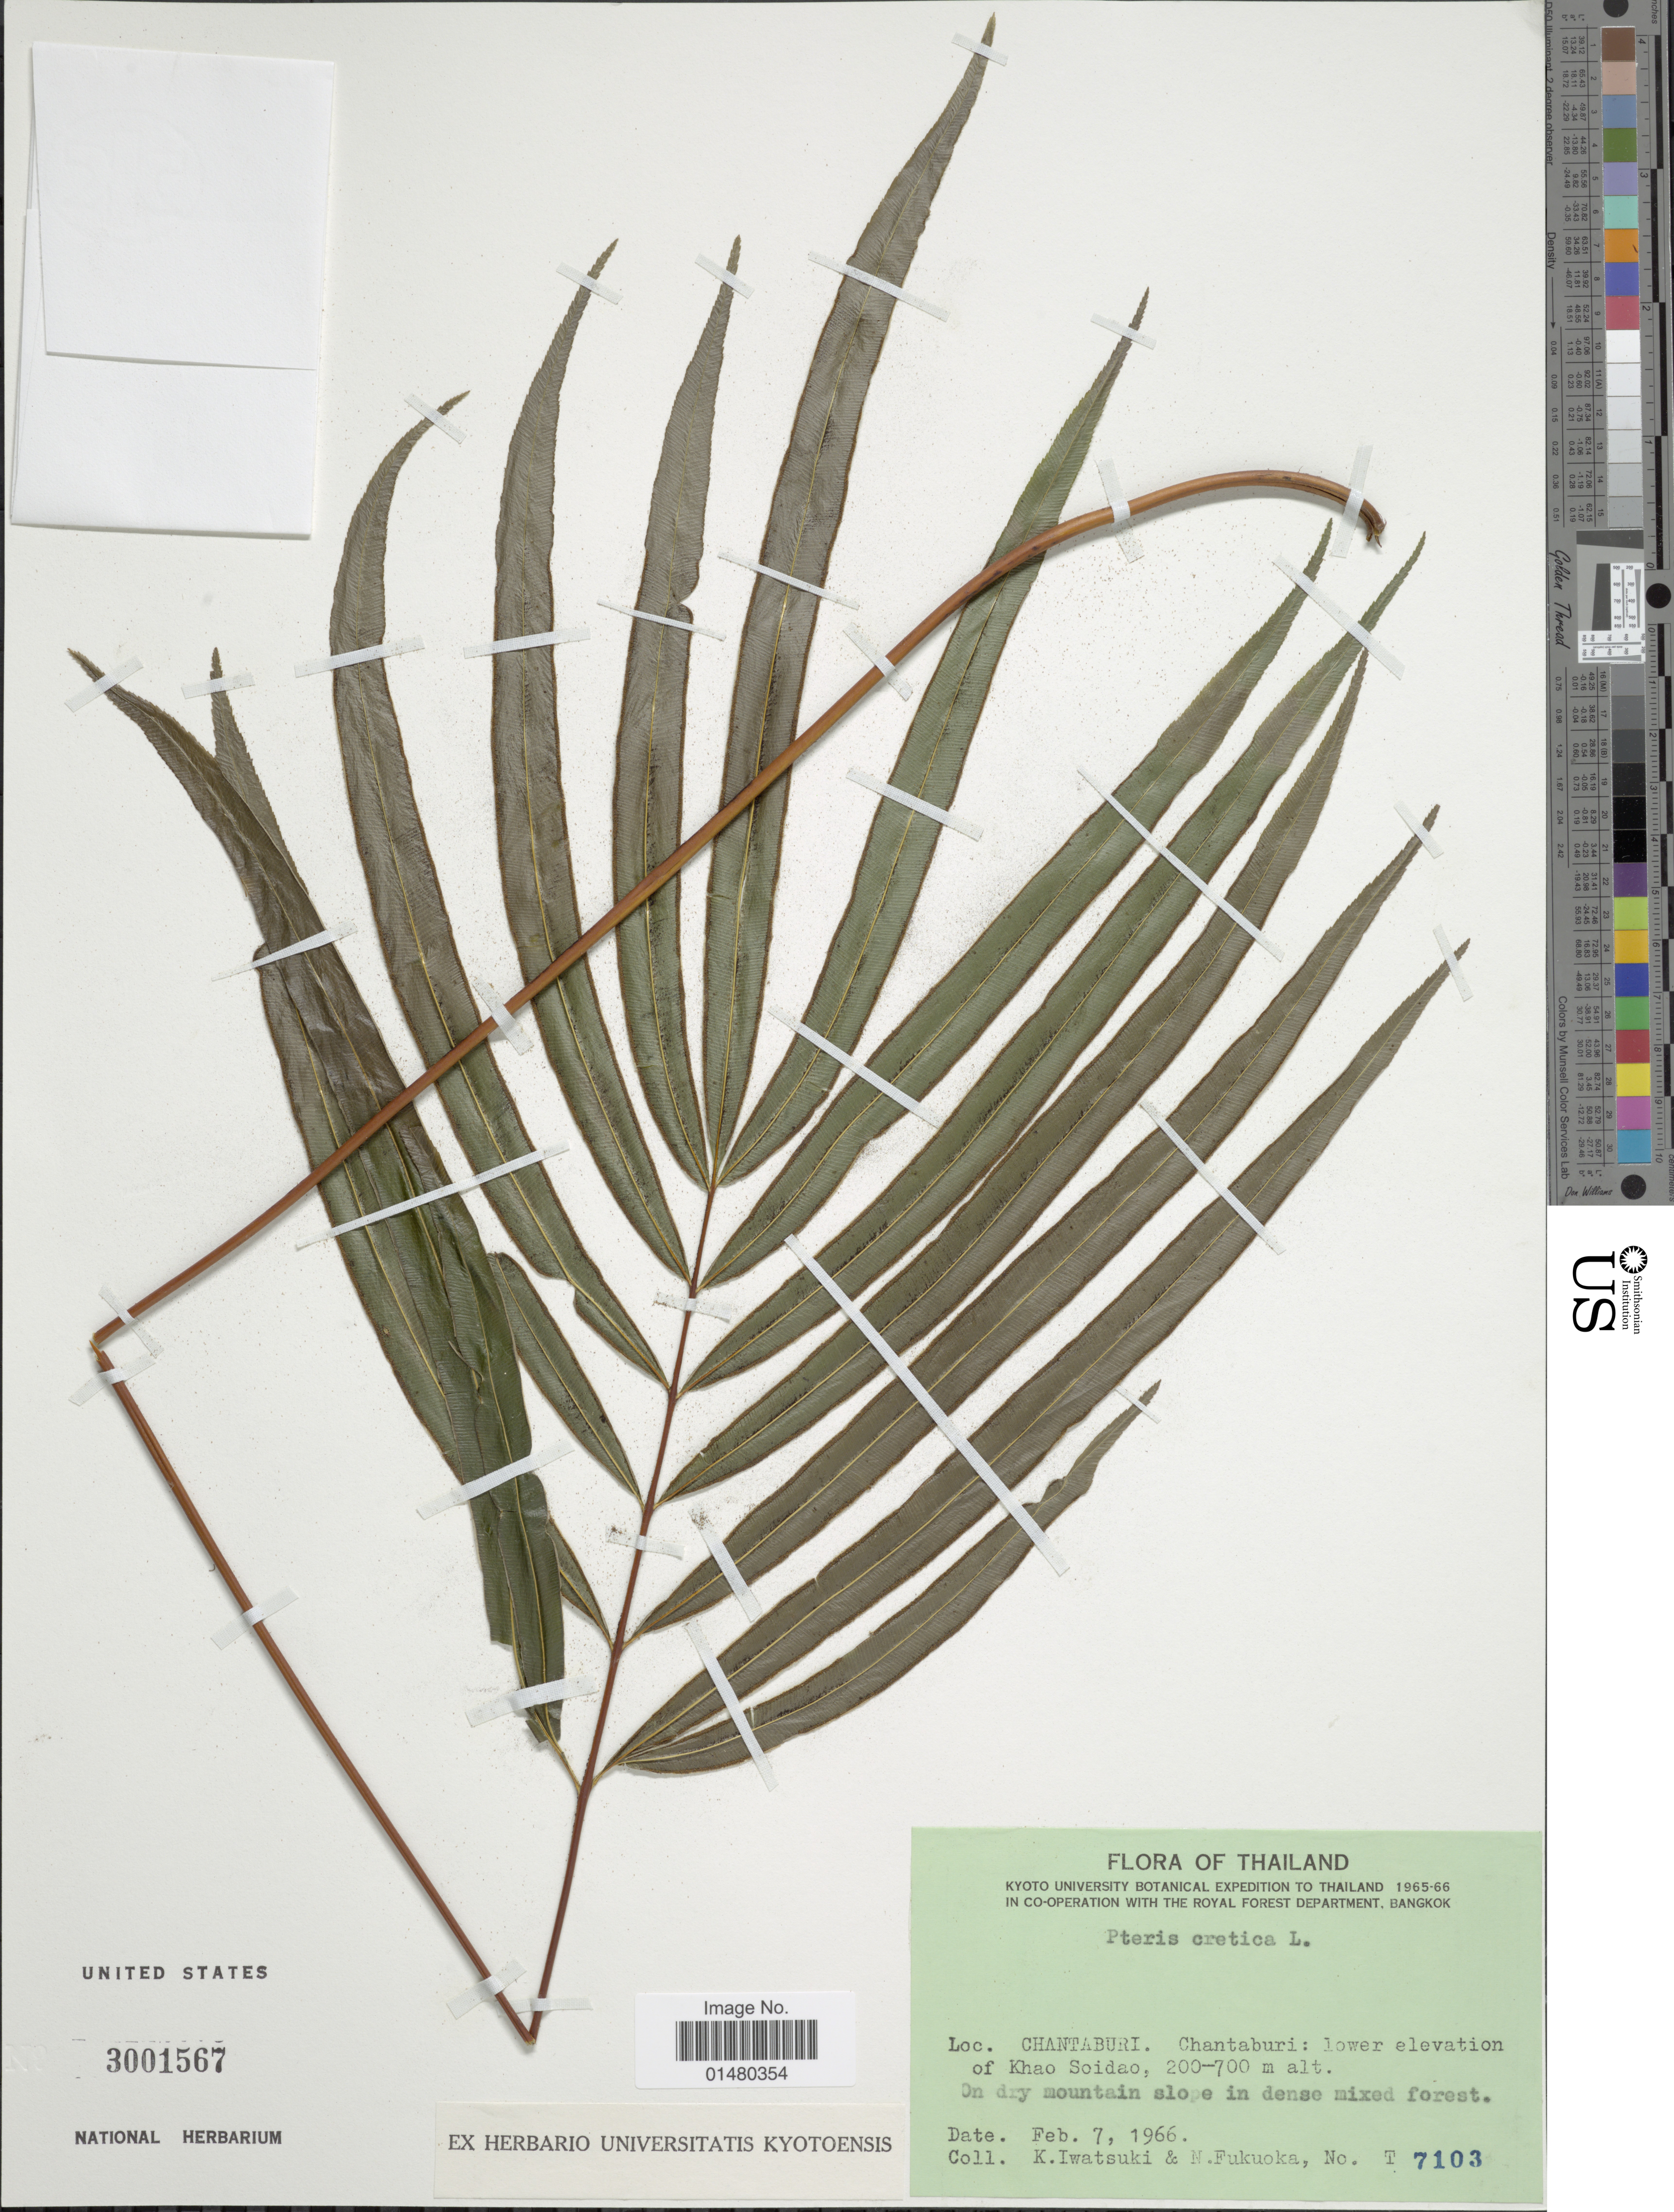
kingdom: Plantae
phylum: Tracheophyta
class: Polypodiopsida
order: Polypodiales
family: Pteridaceae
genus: Pteris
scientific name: Pteris cretica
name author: L.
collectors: K. Iwatsuki & N. Fukuoka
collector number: T 7103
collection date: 1966-02-07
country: Thailand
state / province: Chanthaburi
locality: Lower eleveation of Khao Soidao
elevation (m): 200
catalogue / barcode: US 3001567